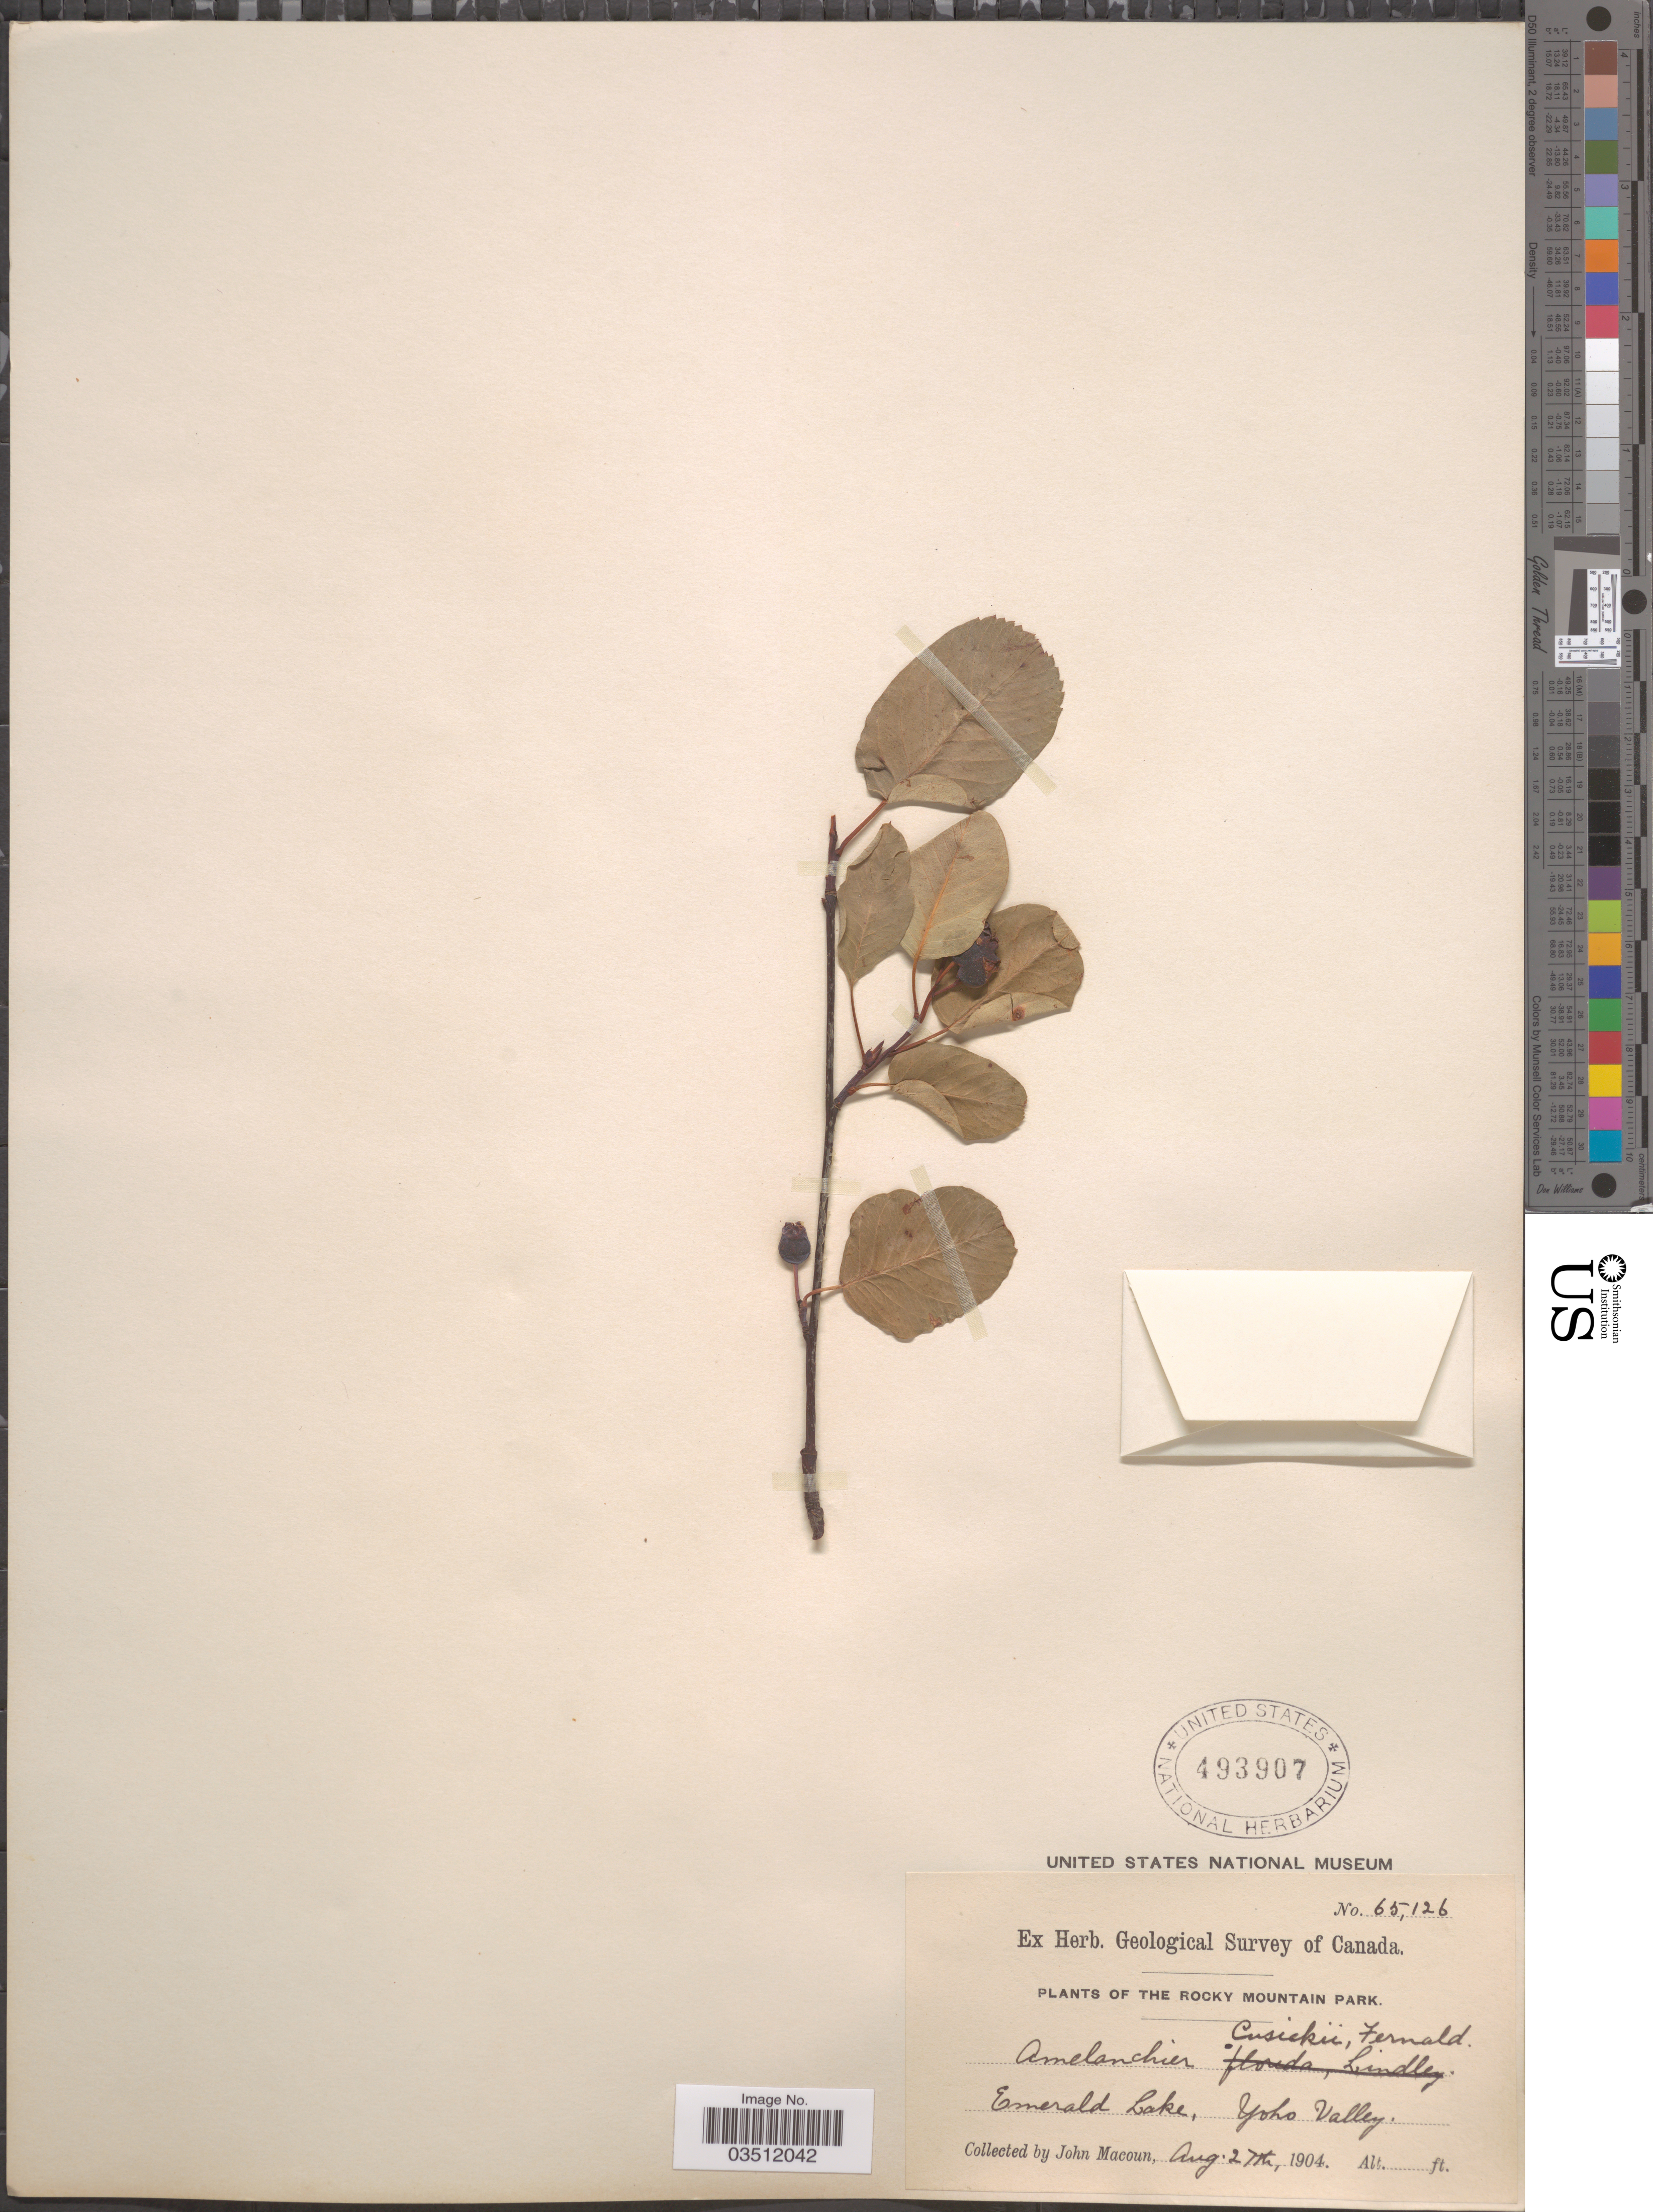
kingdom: Plantae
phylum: Tracheophyta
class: Magnoliopsida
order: Rosales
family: Rosaceae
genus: Amelanchier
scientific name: Amelanchier cusickii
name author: Fernald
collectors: J. Macoun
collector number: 65126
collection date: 1904-08-27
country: Canada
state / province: British Columbia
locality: Rocky Mountain Park. Emerald Lake, Yoho Valley.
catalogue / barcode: US 493907